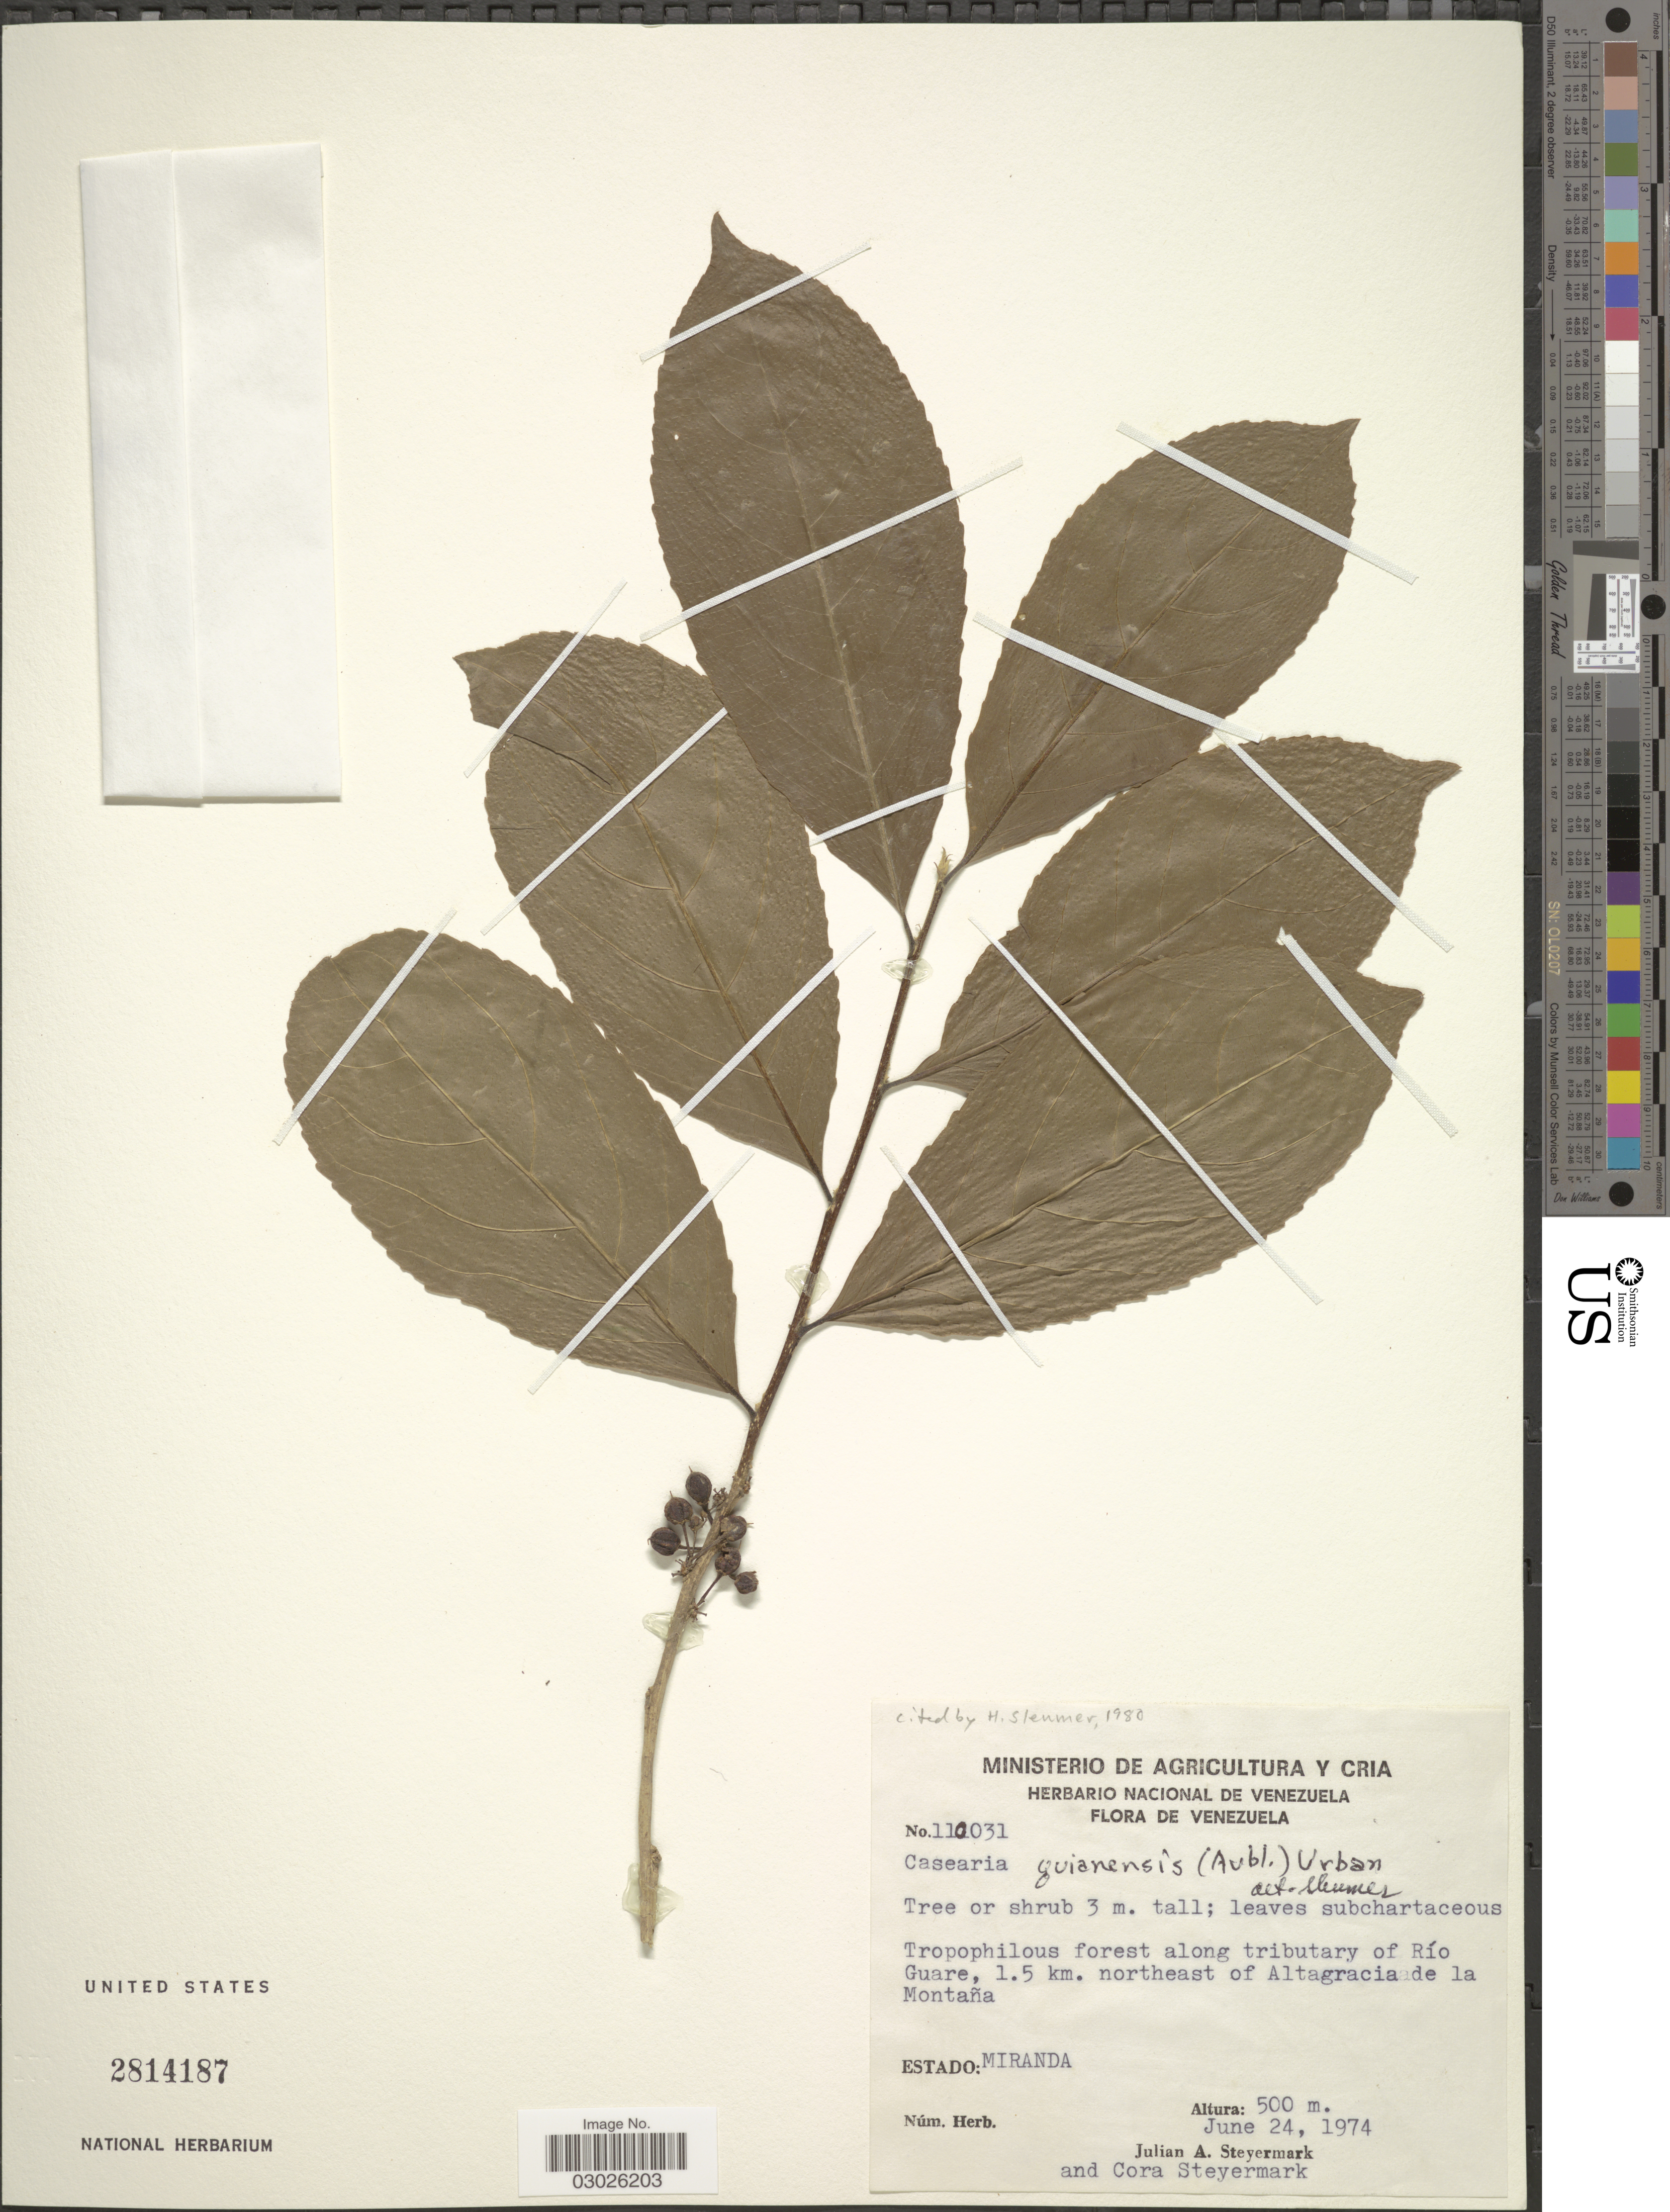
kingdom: Plantae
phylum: Tracheophyta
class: Magnoliopsida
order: Malpighiales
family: Salicaceae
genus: Casearia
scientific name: Casearia guianensis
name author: (Aubl.) Urb.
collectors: J. Steyermark & C. Steyermark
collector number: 110031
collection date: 1974-06-24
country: Venezuela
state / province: Miranda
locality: Along tributary of Río Guare, 1.5 km. northeast of Altagracia de la Montaña.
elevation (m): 500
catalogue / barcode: US 2814187